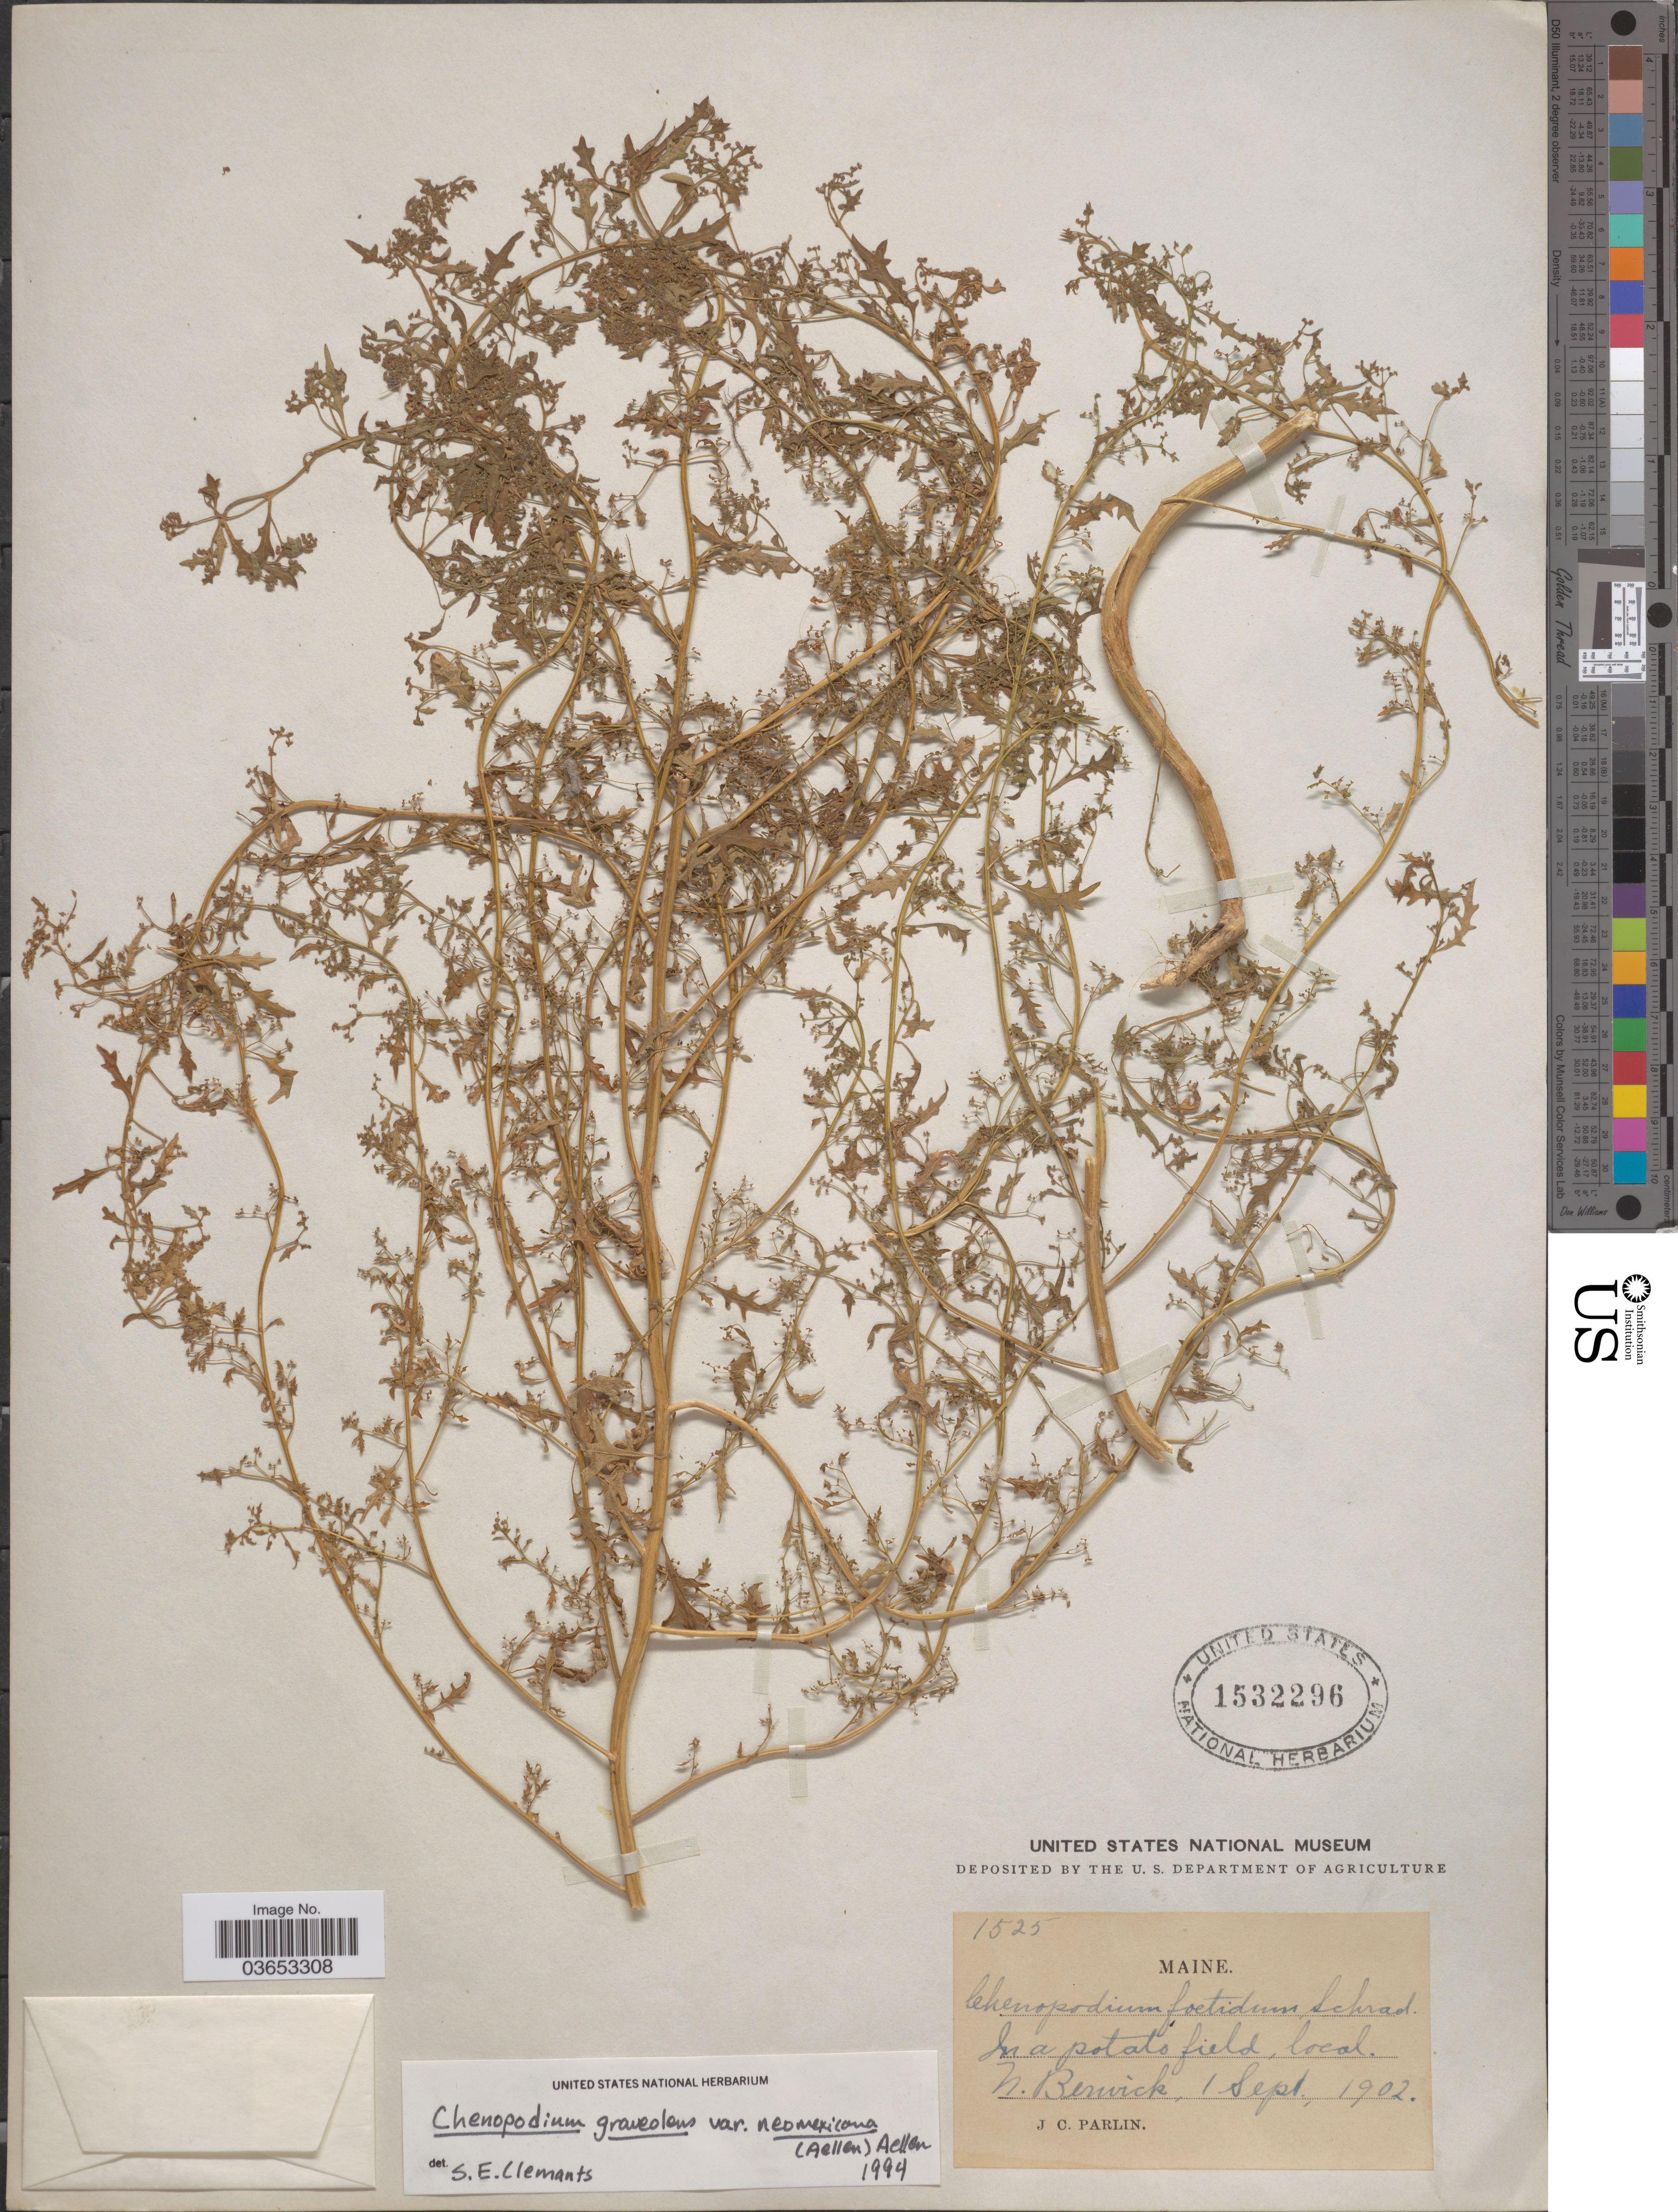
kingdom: Plantae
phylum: Tracheophyta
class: Magnoliopsida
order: Caryophyllales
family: Amaranthaceae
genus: Chenopodium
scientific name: Chenopodium graveolens var. neomexicanum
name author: (Aellen) Aellen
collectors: J. Parlin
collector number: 1525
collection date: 1902-09-01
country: United States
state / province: Maine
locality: N. Berwick.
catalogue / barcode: US 1532296